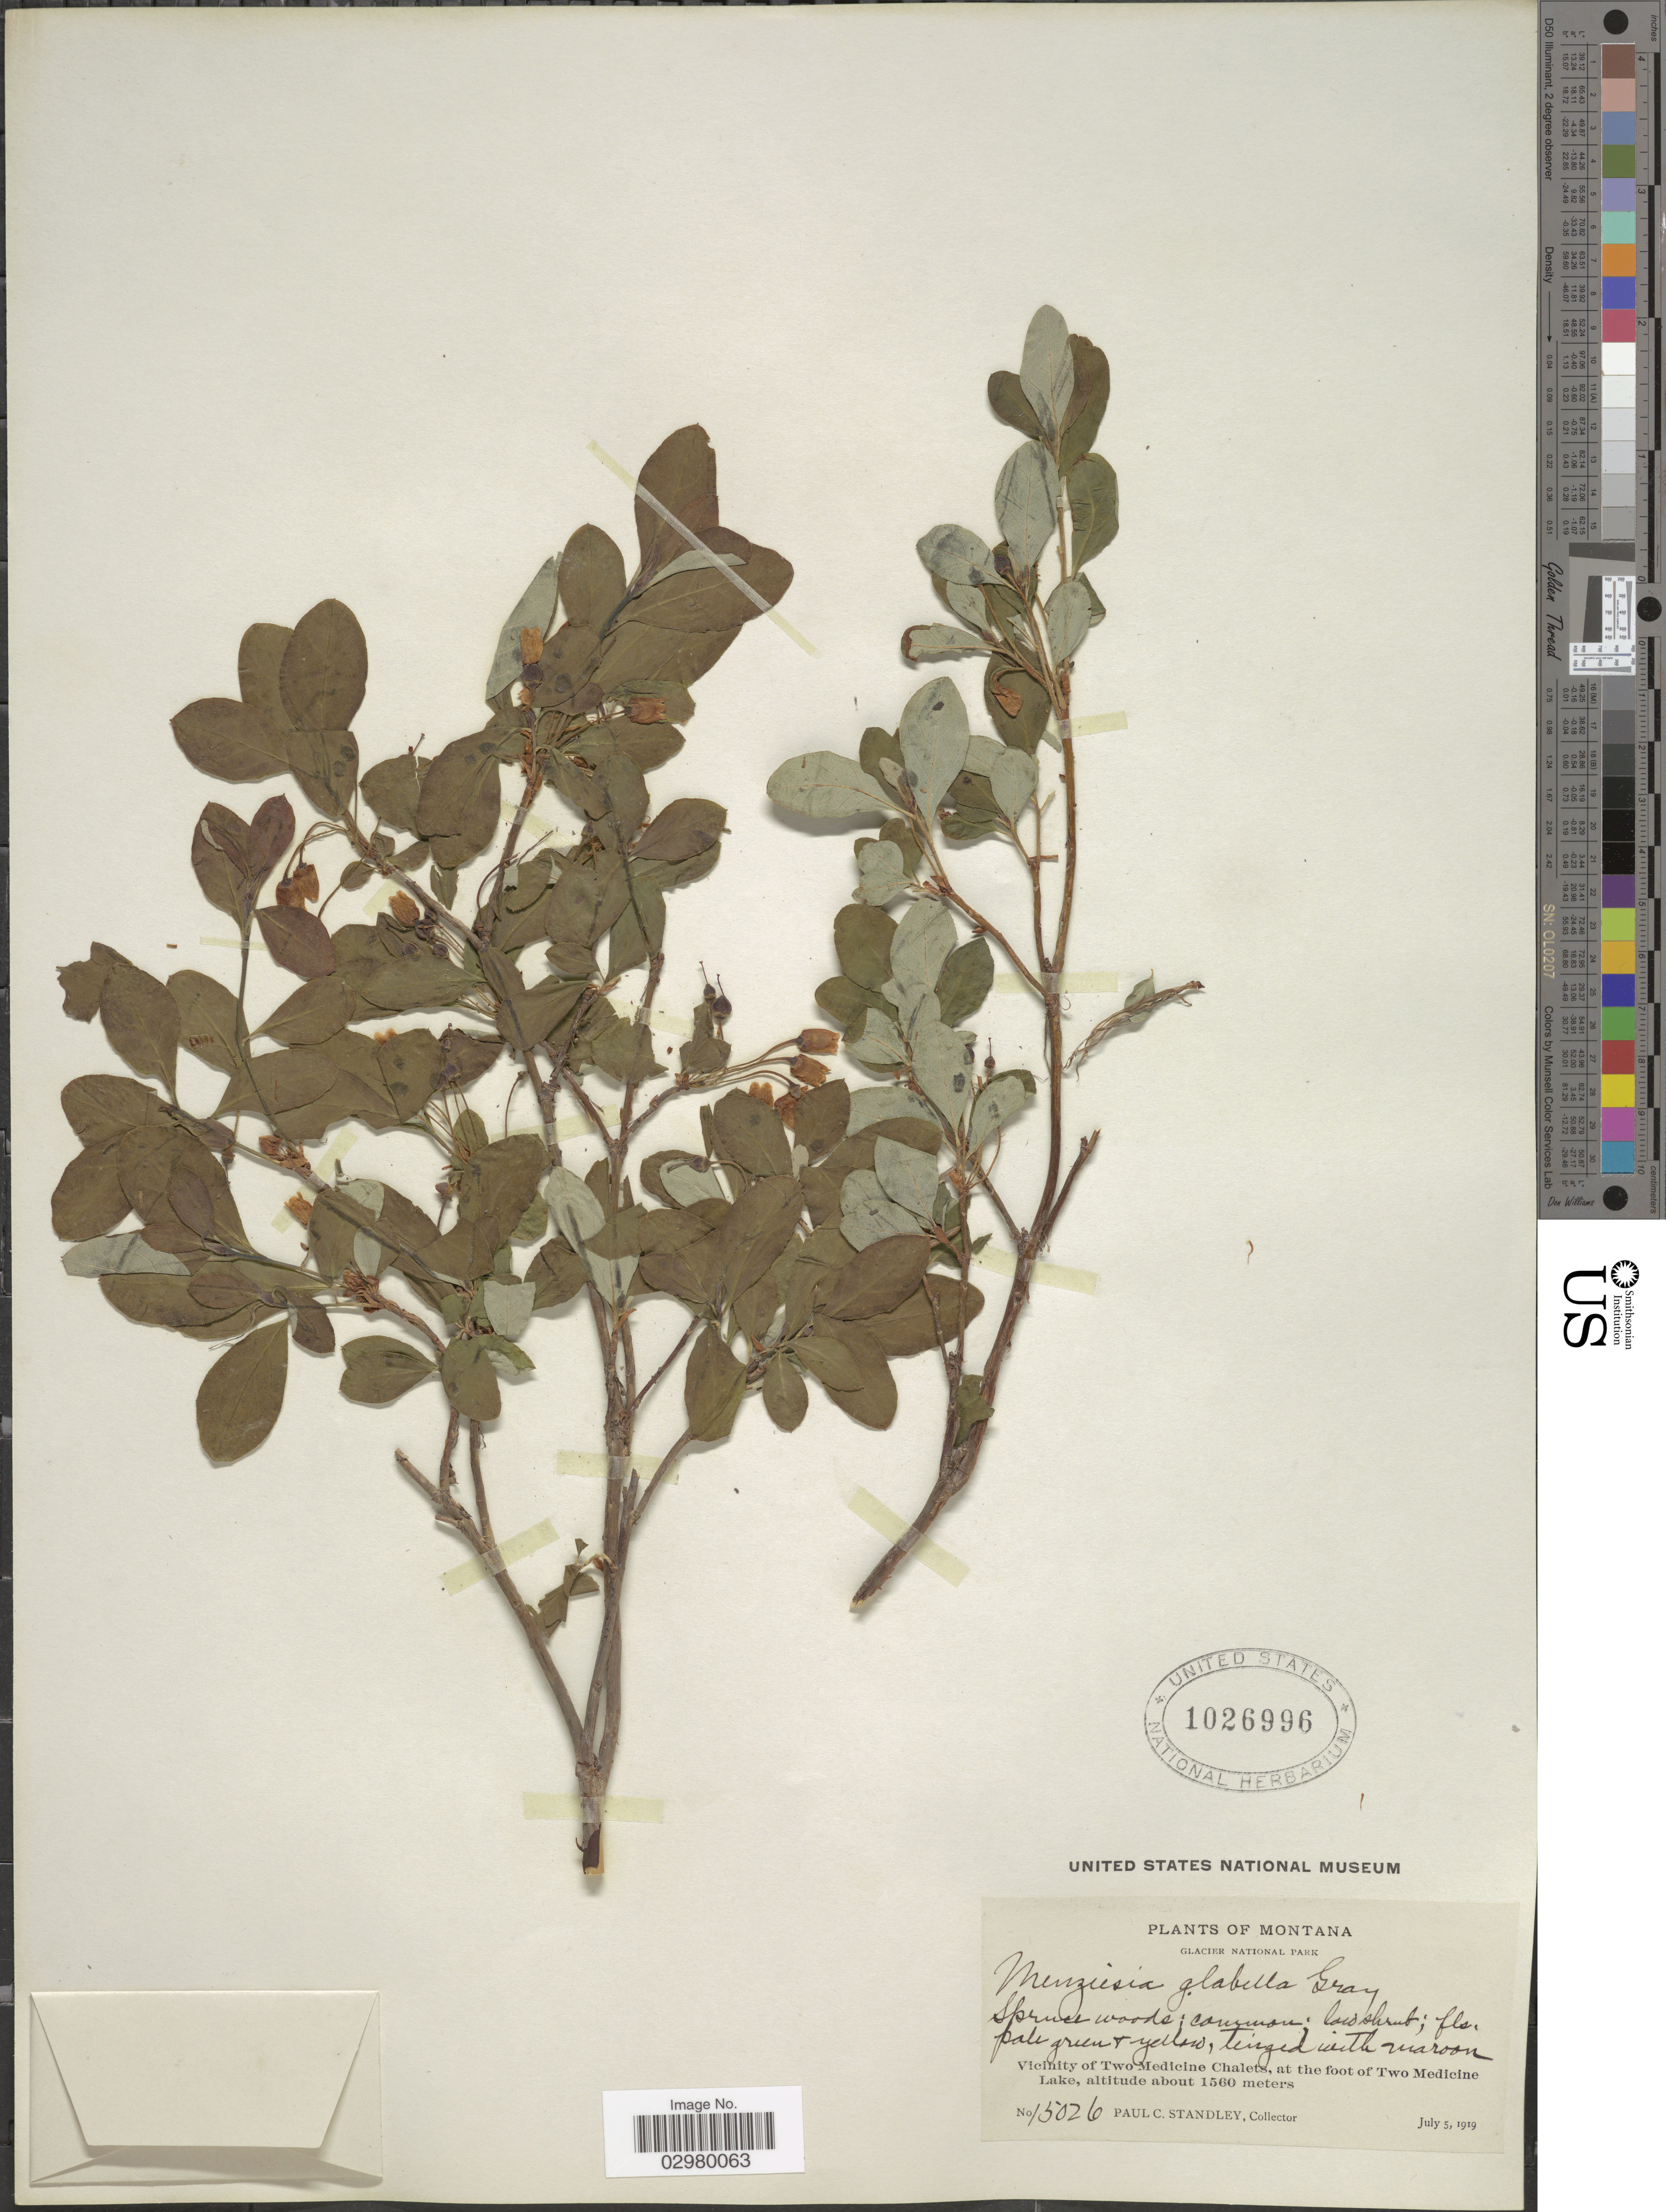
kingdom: Plantae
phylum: Tracheophyta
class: Magnoliopsida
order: Ericales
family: Ericaceae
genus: Menziesia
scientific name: Menziesia ferruginea subsp. glabella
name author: (A. Gray) Calder & Roy L. Taylor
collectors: P. C. Standley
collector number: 15026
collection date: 1919-07-05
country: United States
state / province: Montana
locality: Glacier National Park. Vicinity of Two Medicine Chalets, at the foot of Two Medicine Lake.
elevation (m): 1560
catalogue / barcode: US 1026996